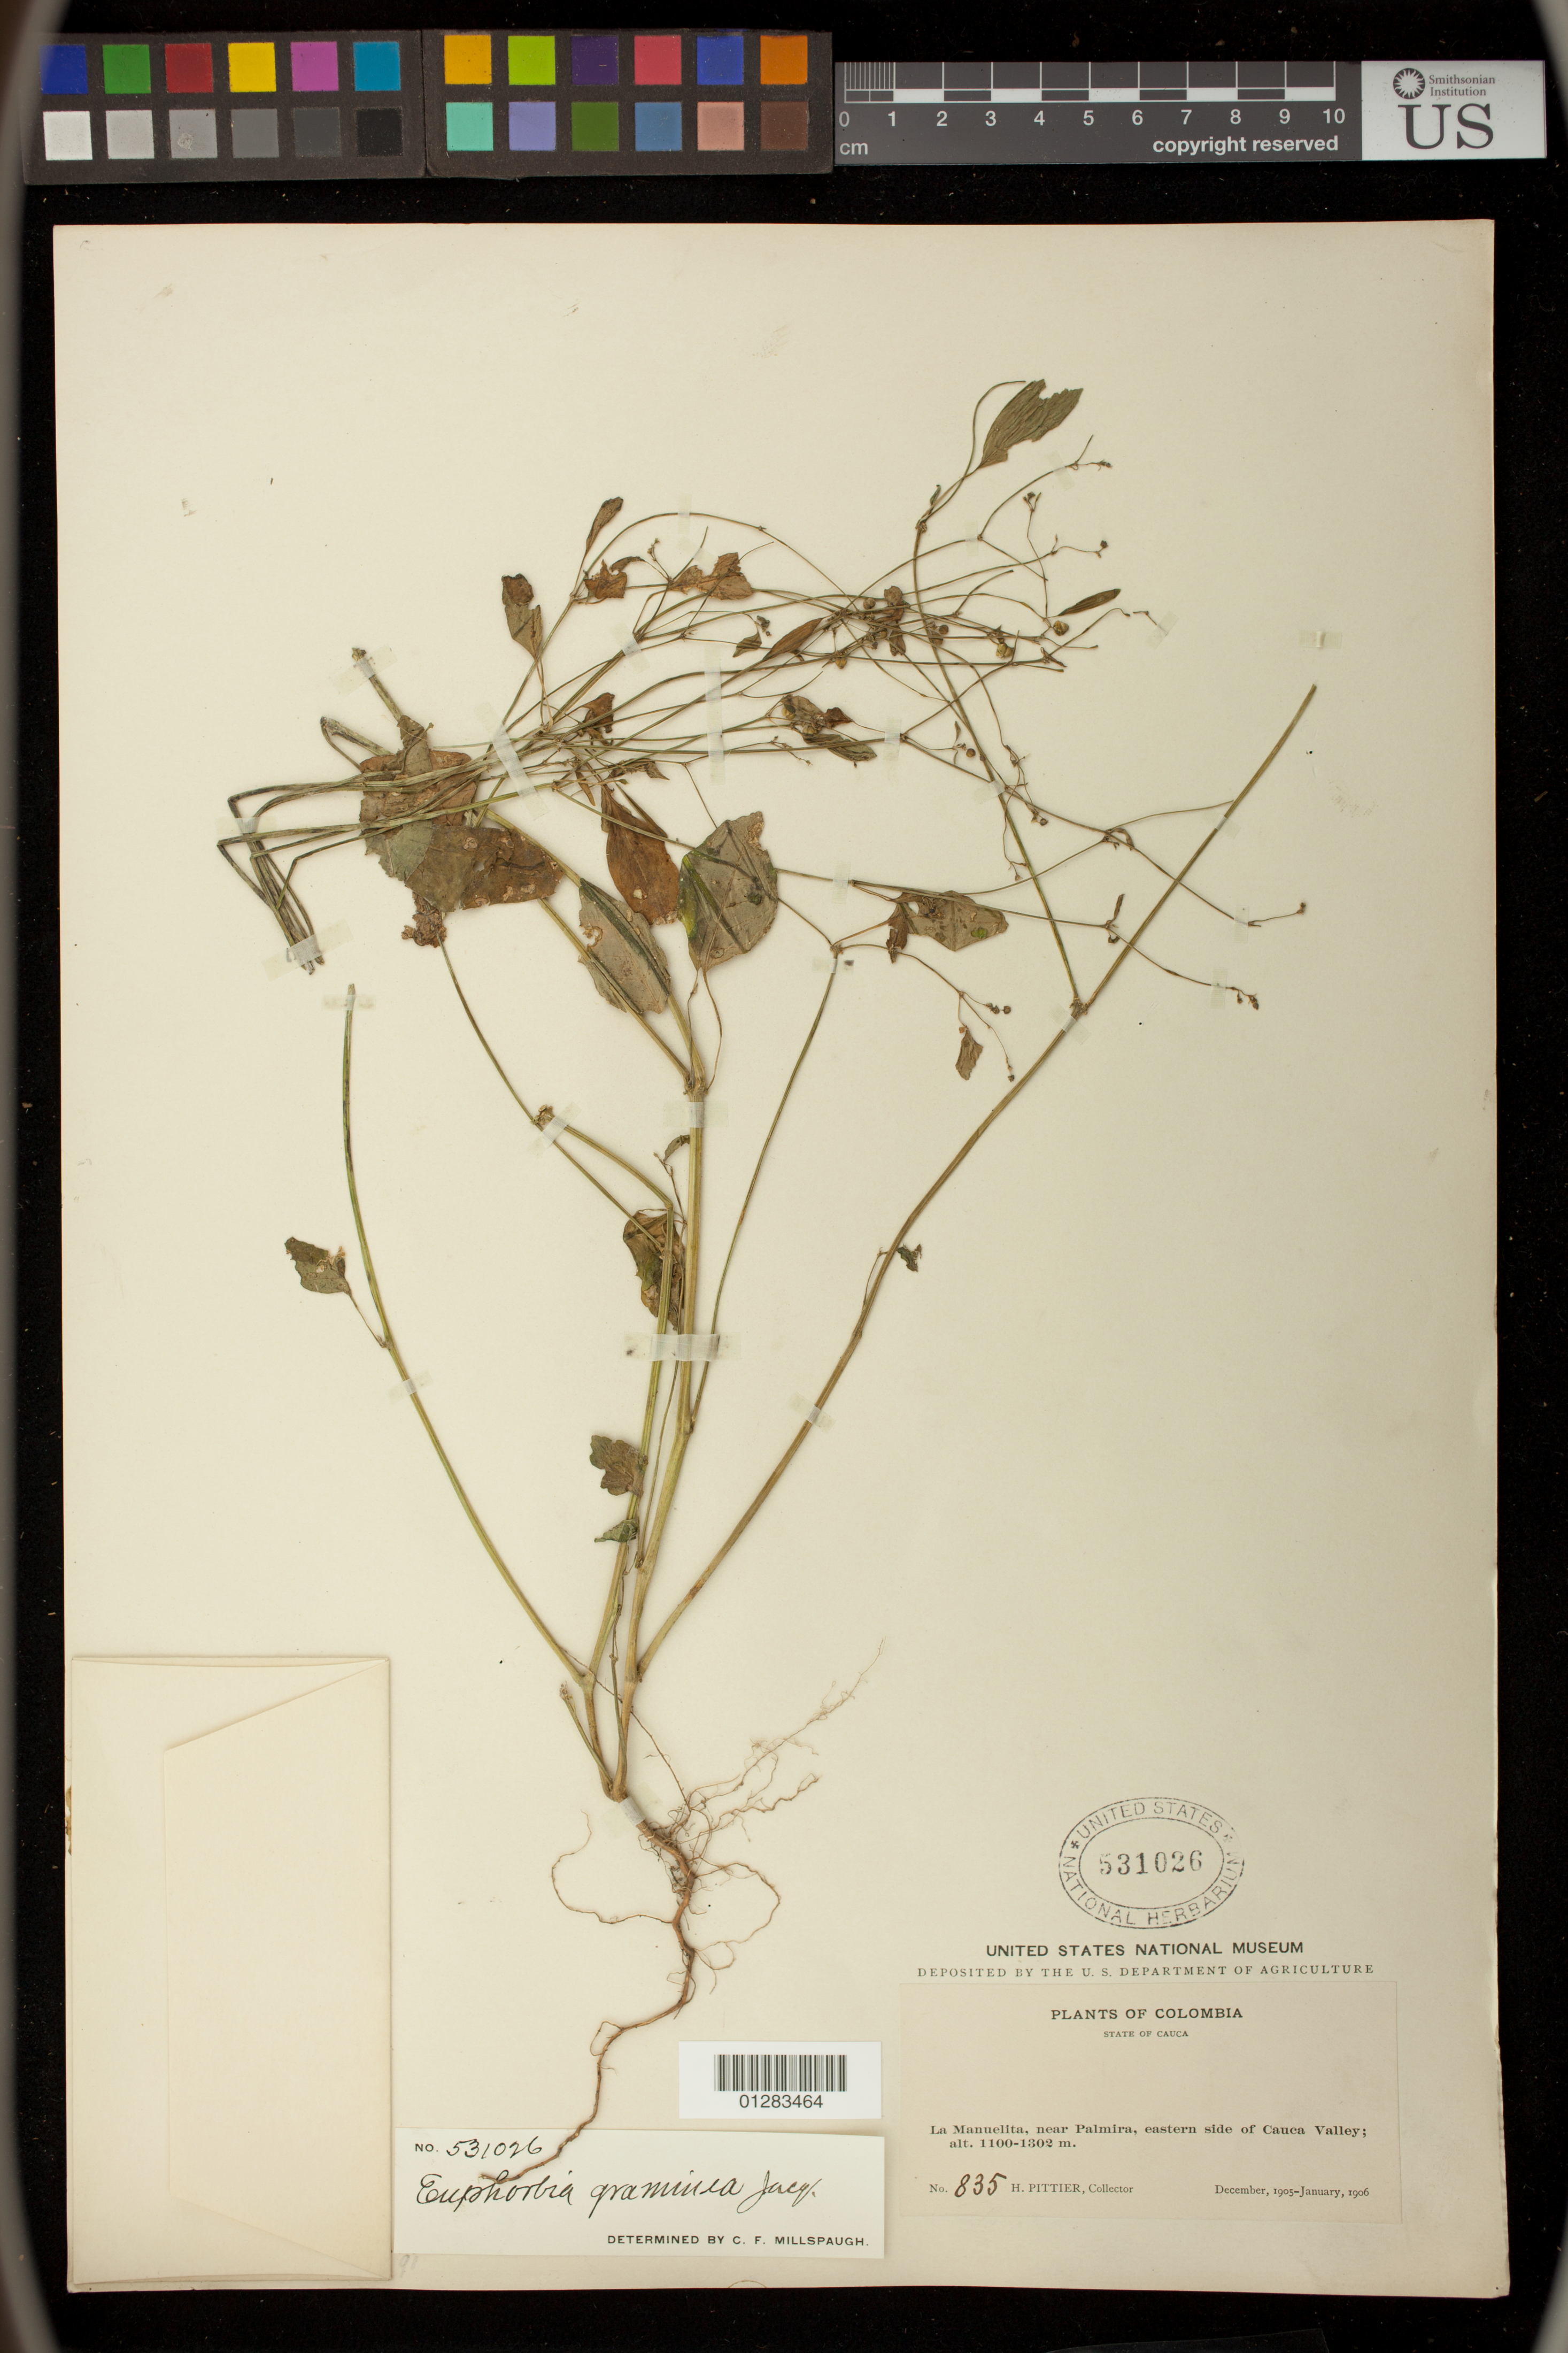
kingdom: Plantae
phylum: Tracheophyta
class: Magnoliopsida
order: Malpighiales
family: Euphorbiaceae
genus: Euphorbia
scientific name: Euphorbia graminea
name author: Jacq.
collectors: H. F. Pittier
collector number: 835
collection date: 1905-12/1906-01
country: Colombia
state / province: Cauca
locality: State of Cauca. La Manuelita, near Palmira, eastern side of Cauca Valley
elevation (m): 1100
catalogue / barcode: US 531026